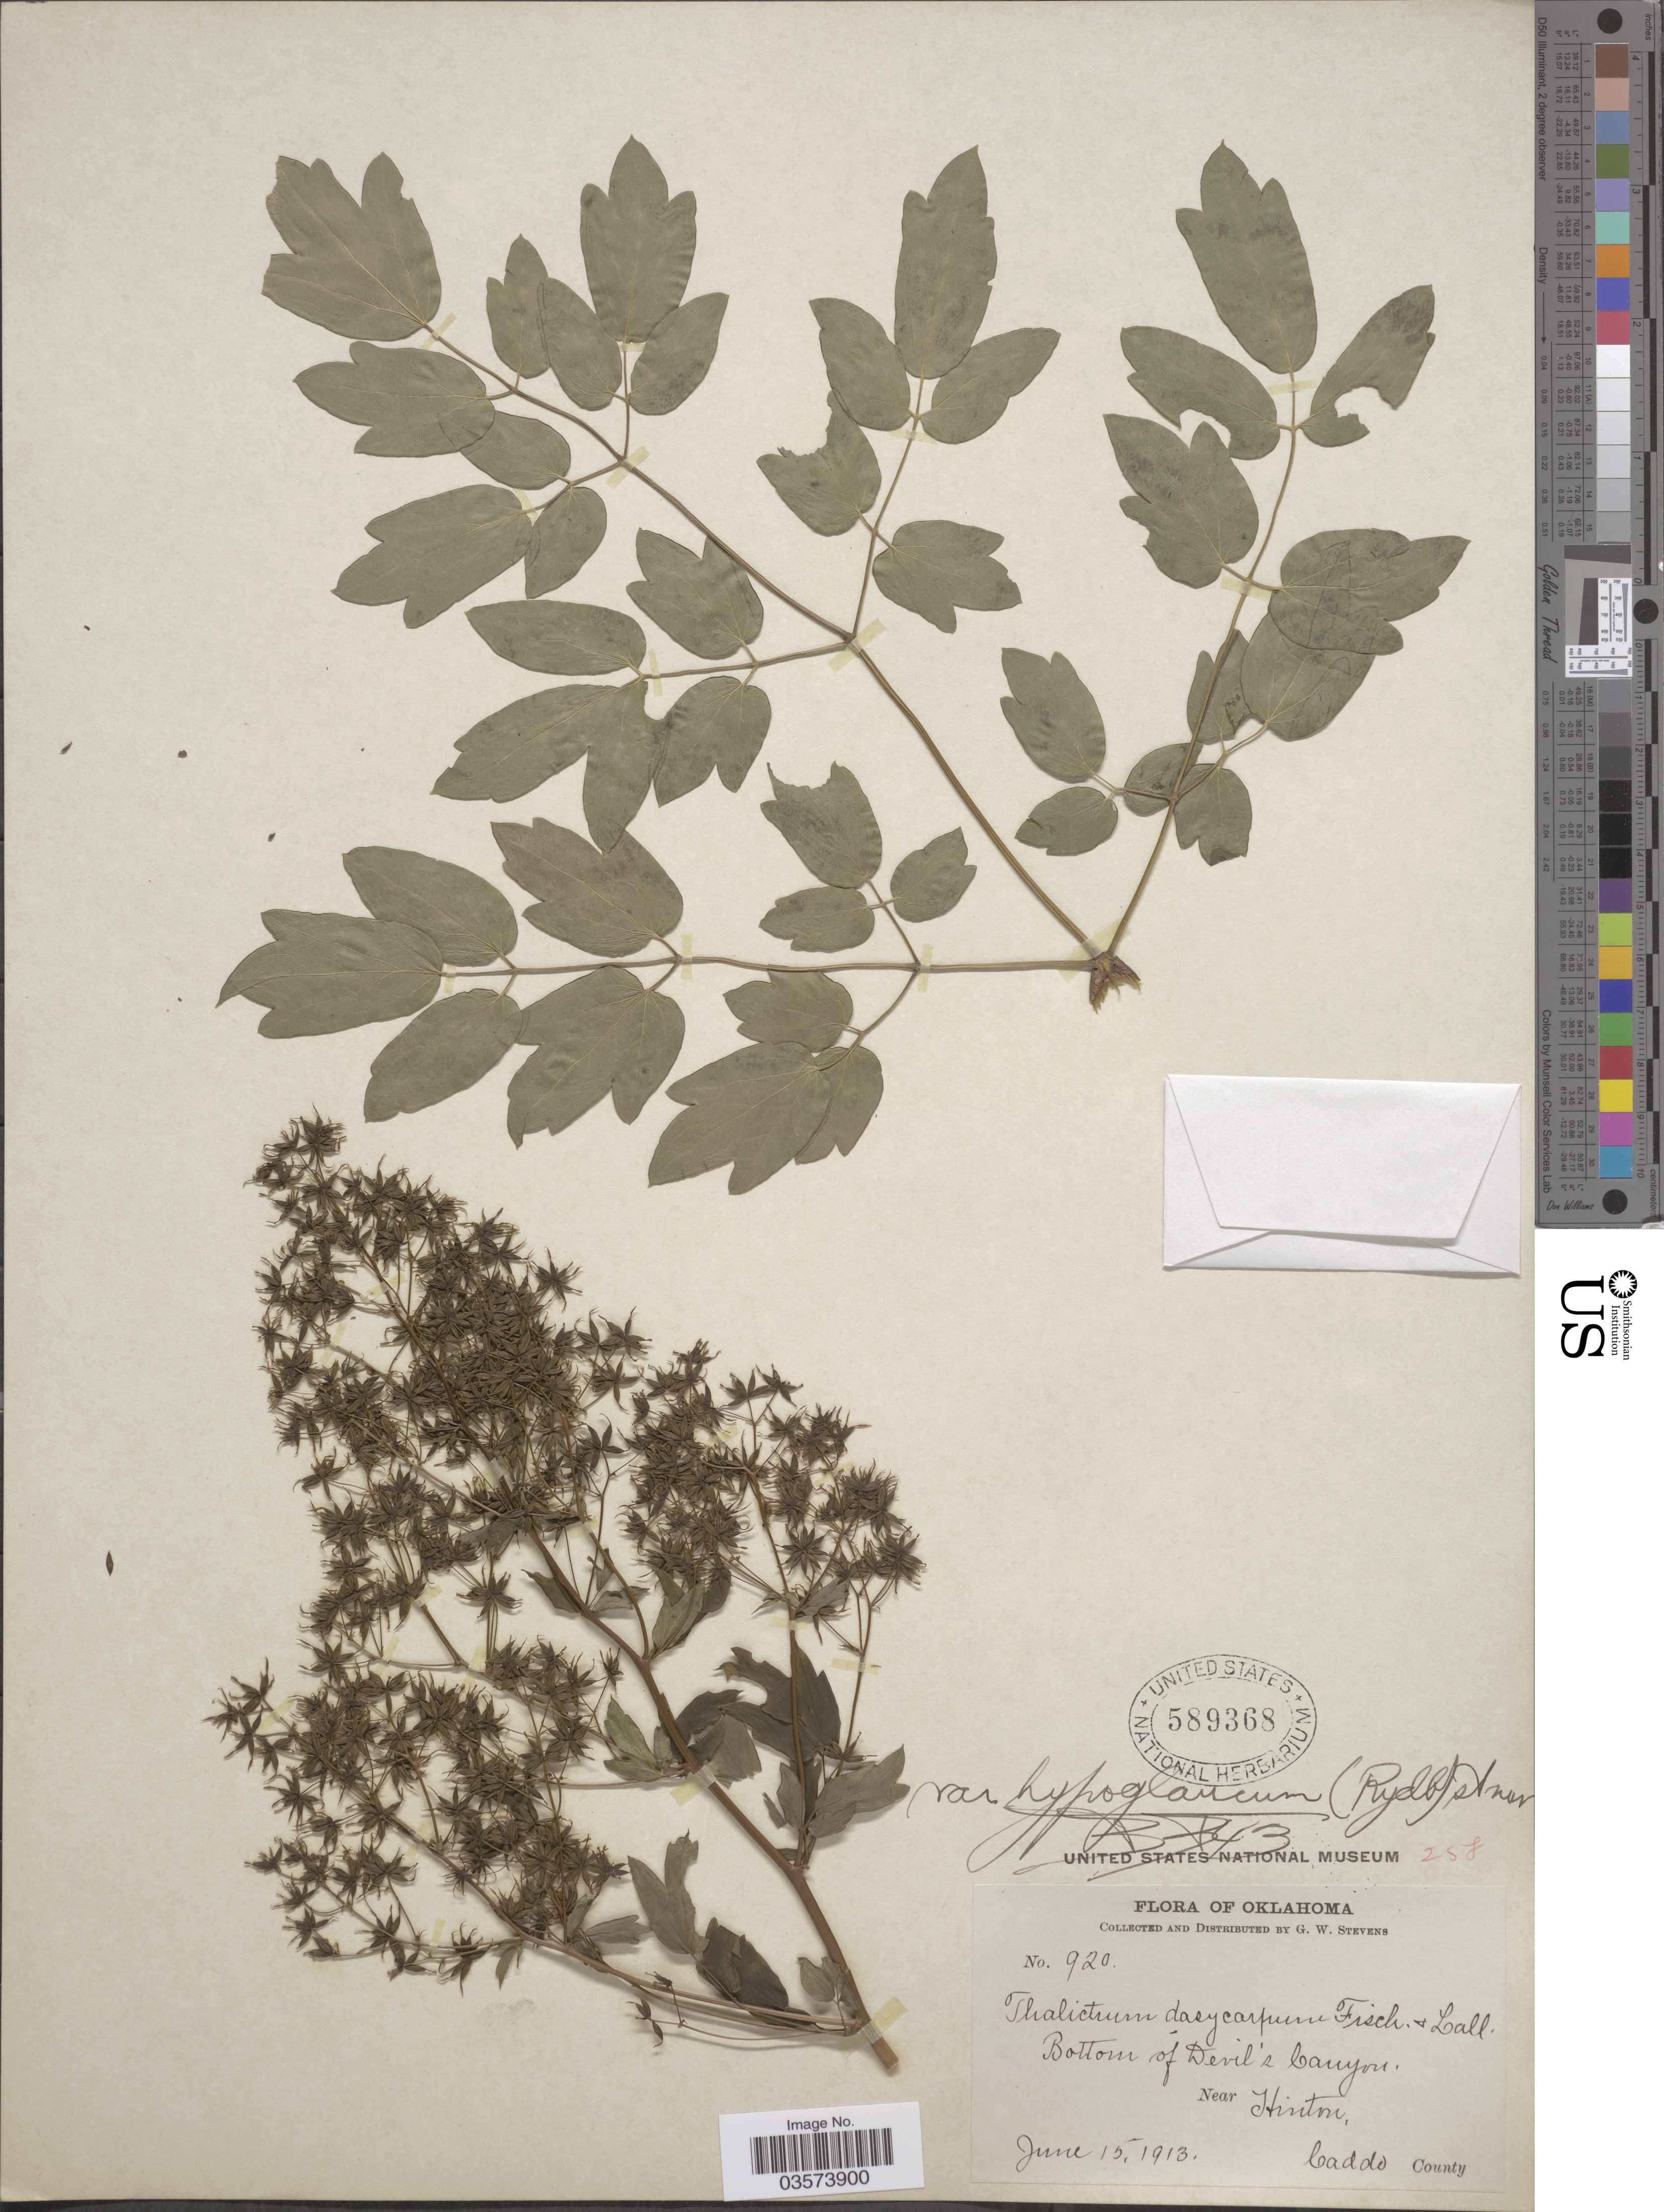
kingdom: Plantae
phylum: Tracheophyta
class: Magnoliopsida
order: Ranunculales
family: Ranunculaceae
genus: Thalictrum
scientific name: Thalictrum dasycarpum var. hypoglaucum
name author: (Rydb.) B. Boivin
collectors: G. W. Stevens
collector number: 920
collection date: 1913-06-15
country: United States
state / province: Oklahoma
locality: Bottom of Devil's Canyon, Near Hinton. Caddo County.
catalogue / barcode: US 589368